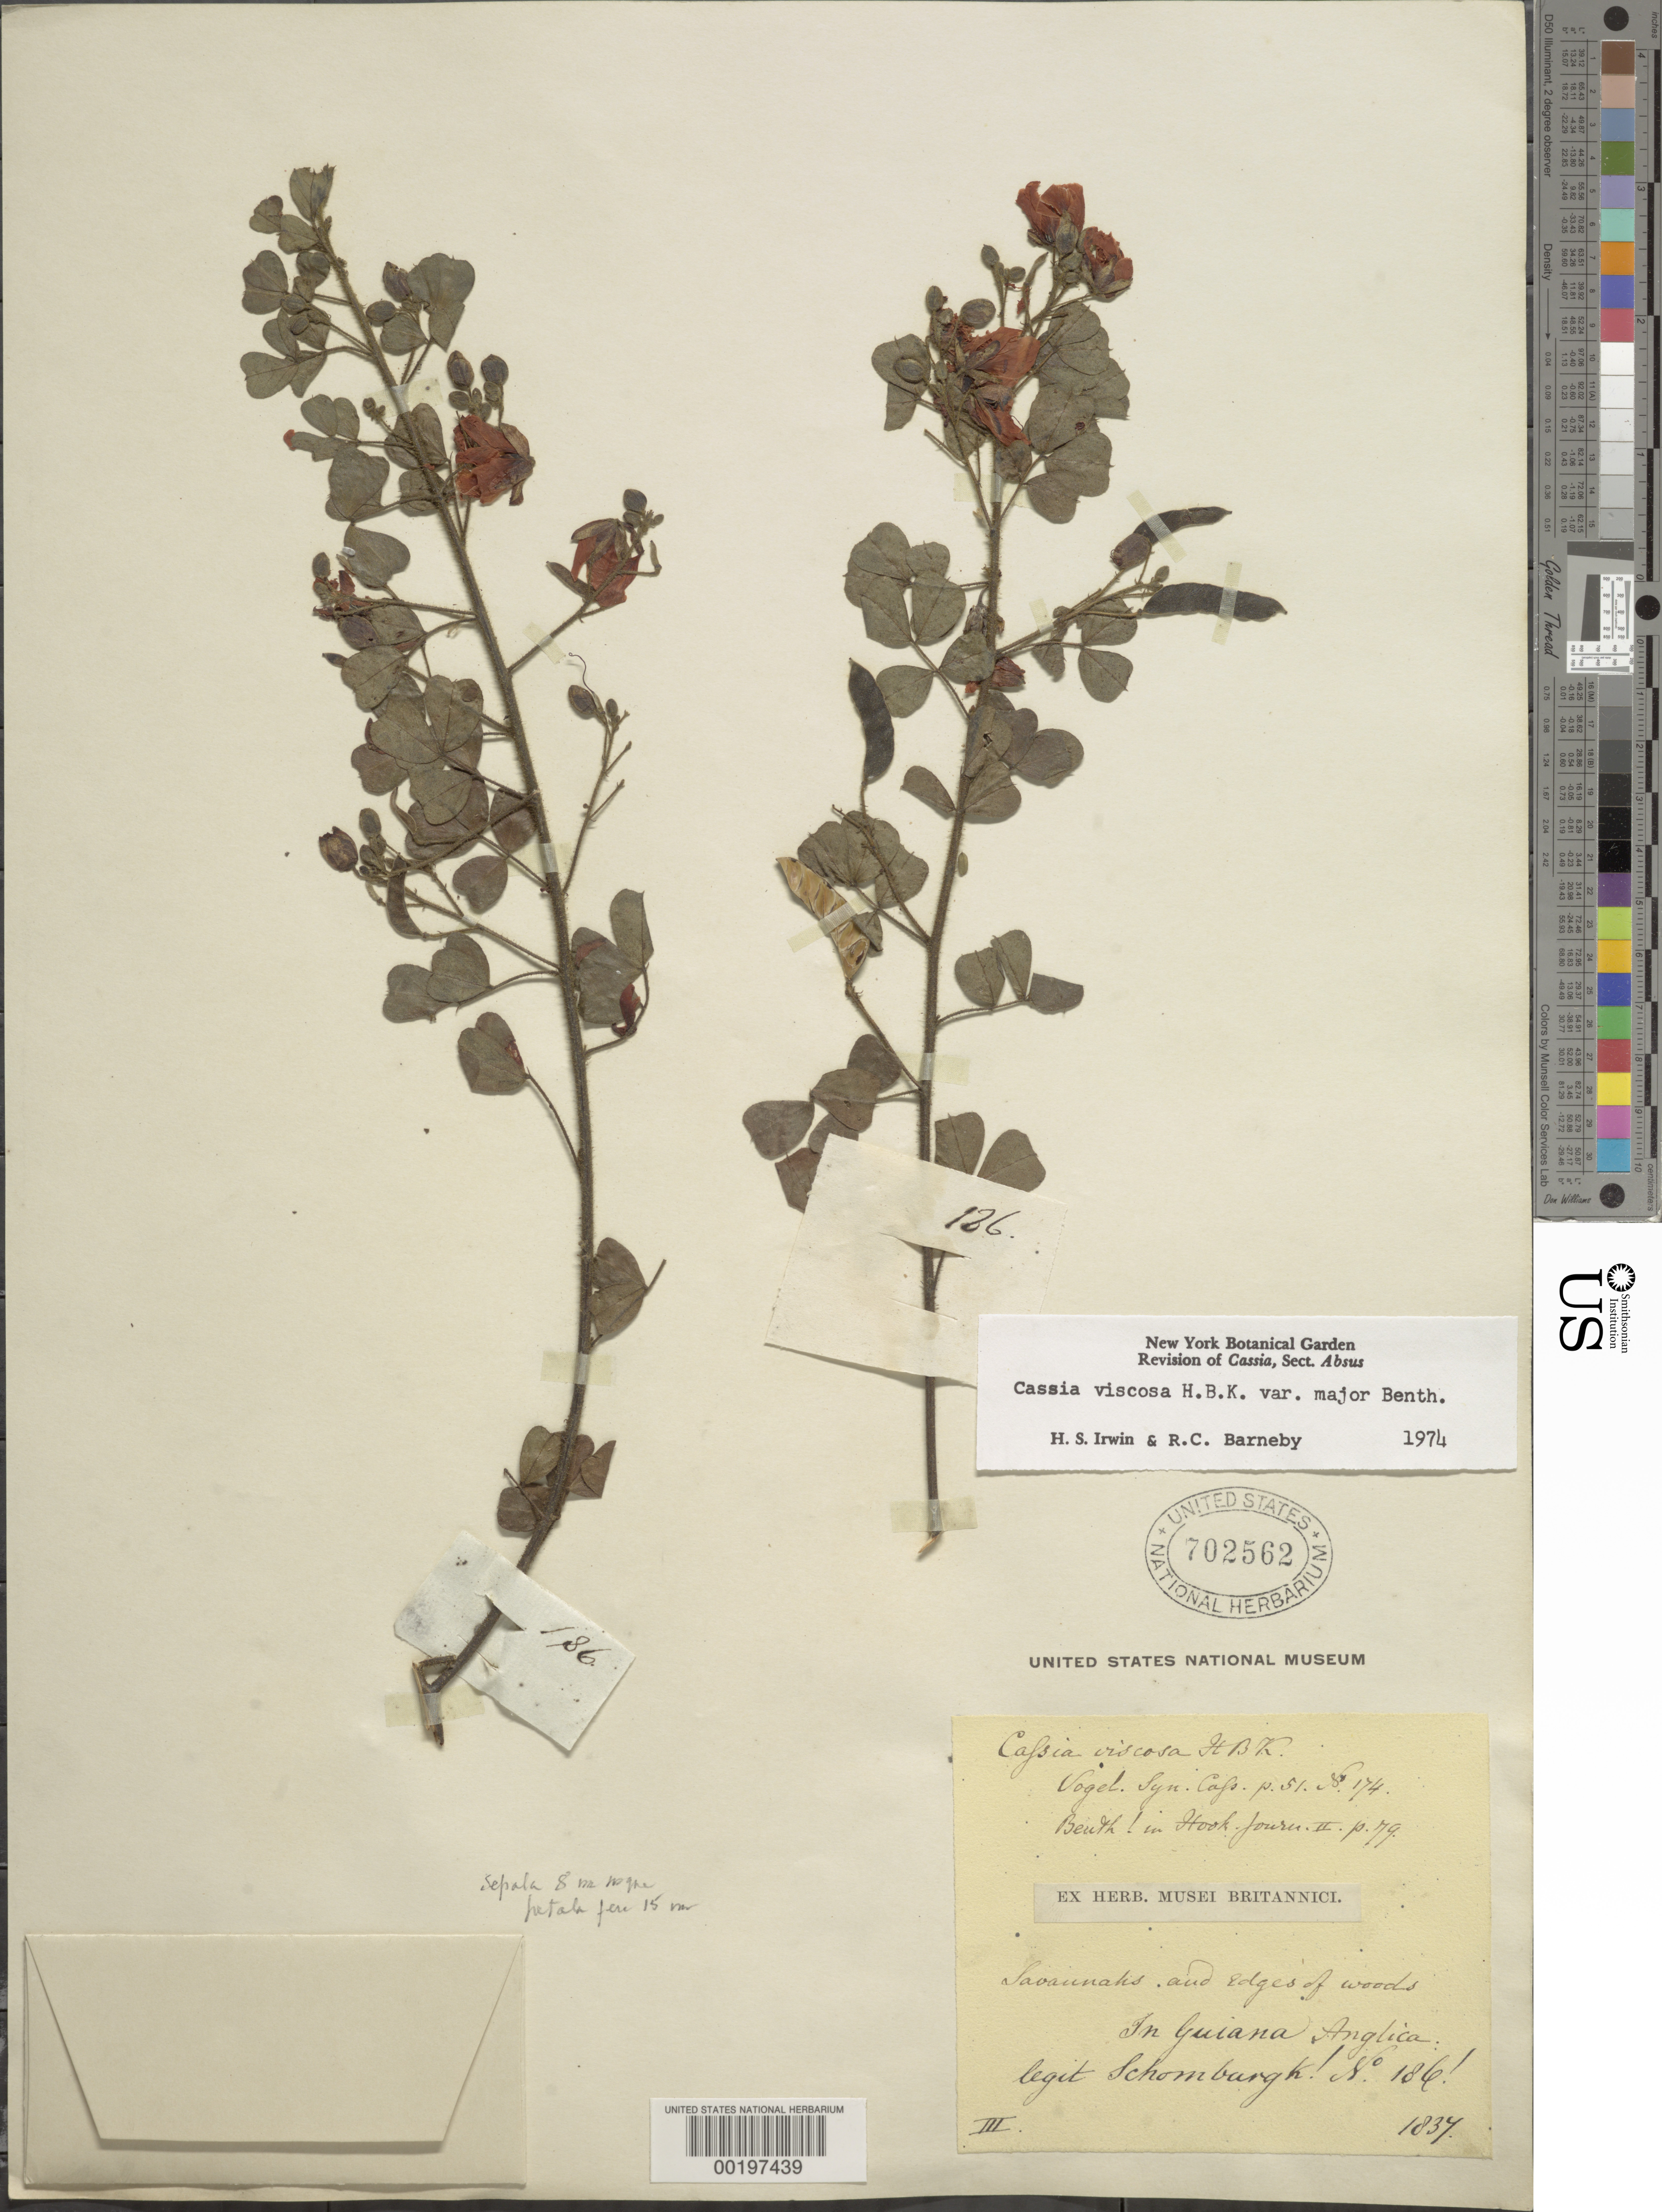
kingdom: Plantae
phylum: Tracheophyta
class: Magnoliopsida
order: Fabales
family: Fabaceae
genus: Chamaecrista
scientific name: Chamaecrista viscosa var. major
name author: (Benth.) H.S. Irwin & Barneby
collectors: M. R. Schomburgk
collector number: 186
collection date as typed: Mar 1834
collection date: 1834-03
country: Guyana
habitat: Savannahs and edges of woods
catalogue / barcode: US 702562